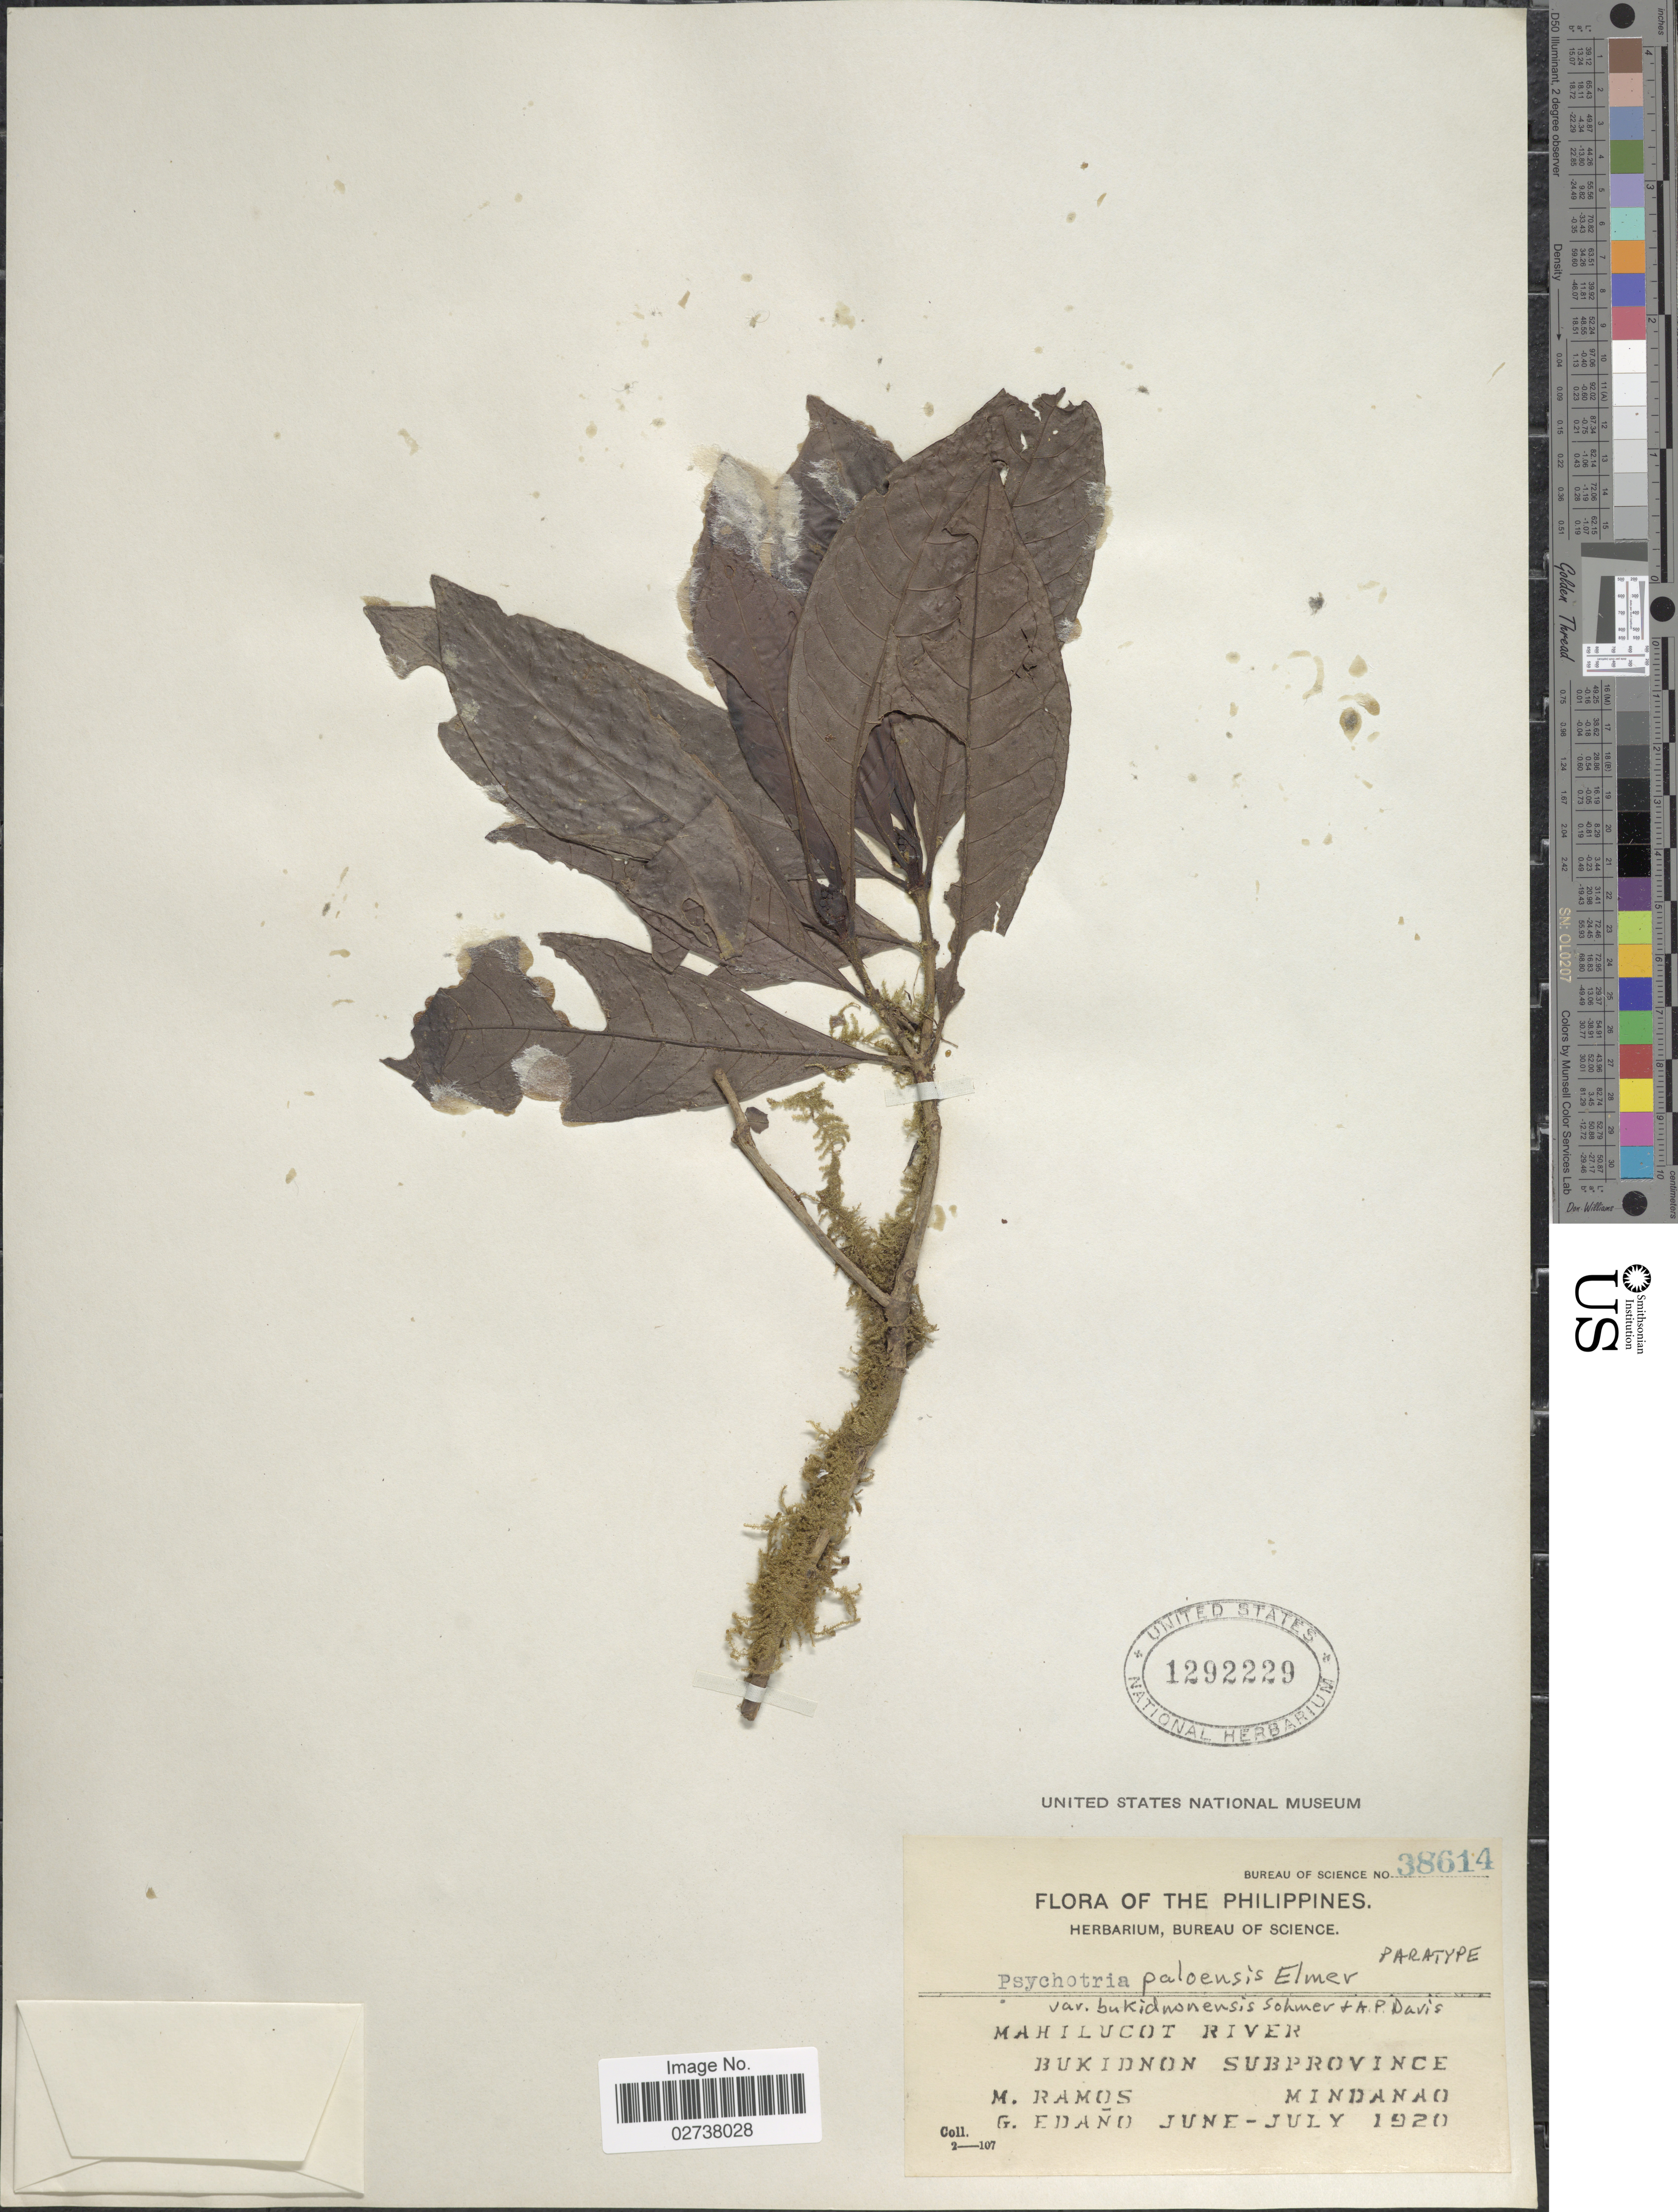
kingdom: Plantae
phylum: Tracheophyta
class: Magnoliopsida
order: Gentianales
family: Rubiaceae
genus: Psychotria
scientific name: Psychotria paloensis var. bukidnonensis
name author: Sohmer & A.P. Davis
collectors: M. Ramos & G. Edaño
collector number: Bureau of Science 38614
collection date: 1920-06/1920-07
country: Philippines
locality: Bukidnon Subprovince. Mindanao. Mahilucot River.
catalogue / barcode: US 1292229